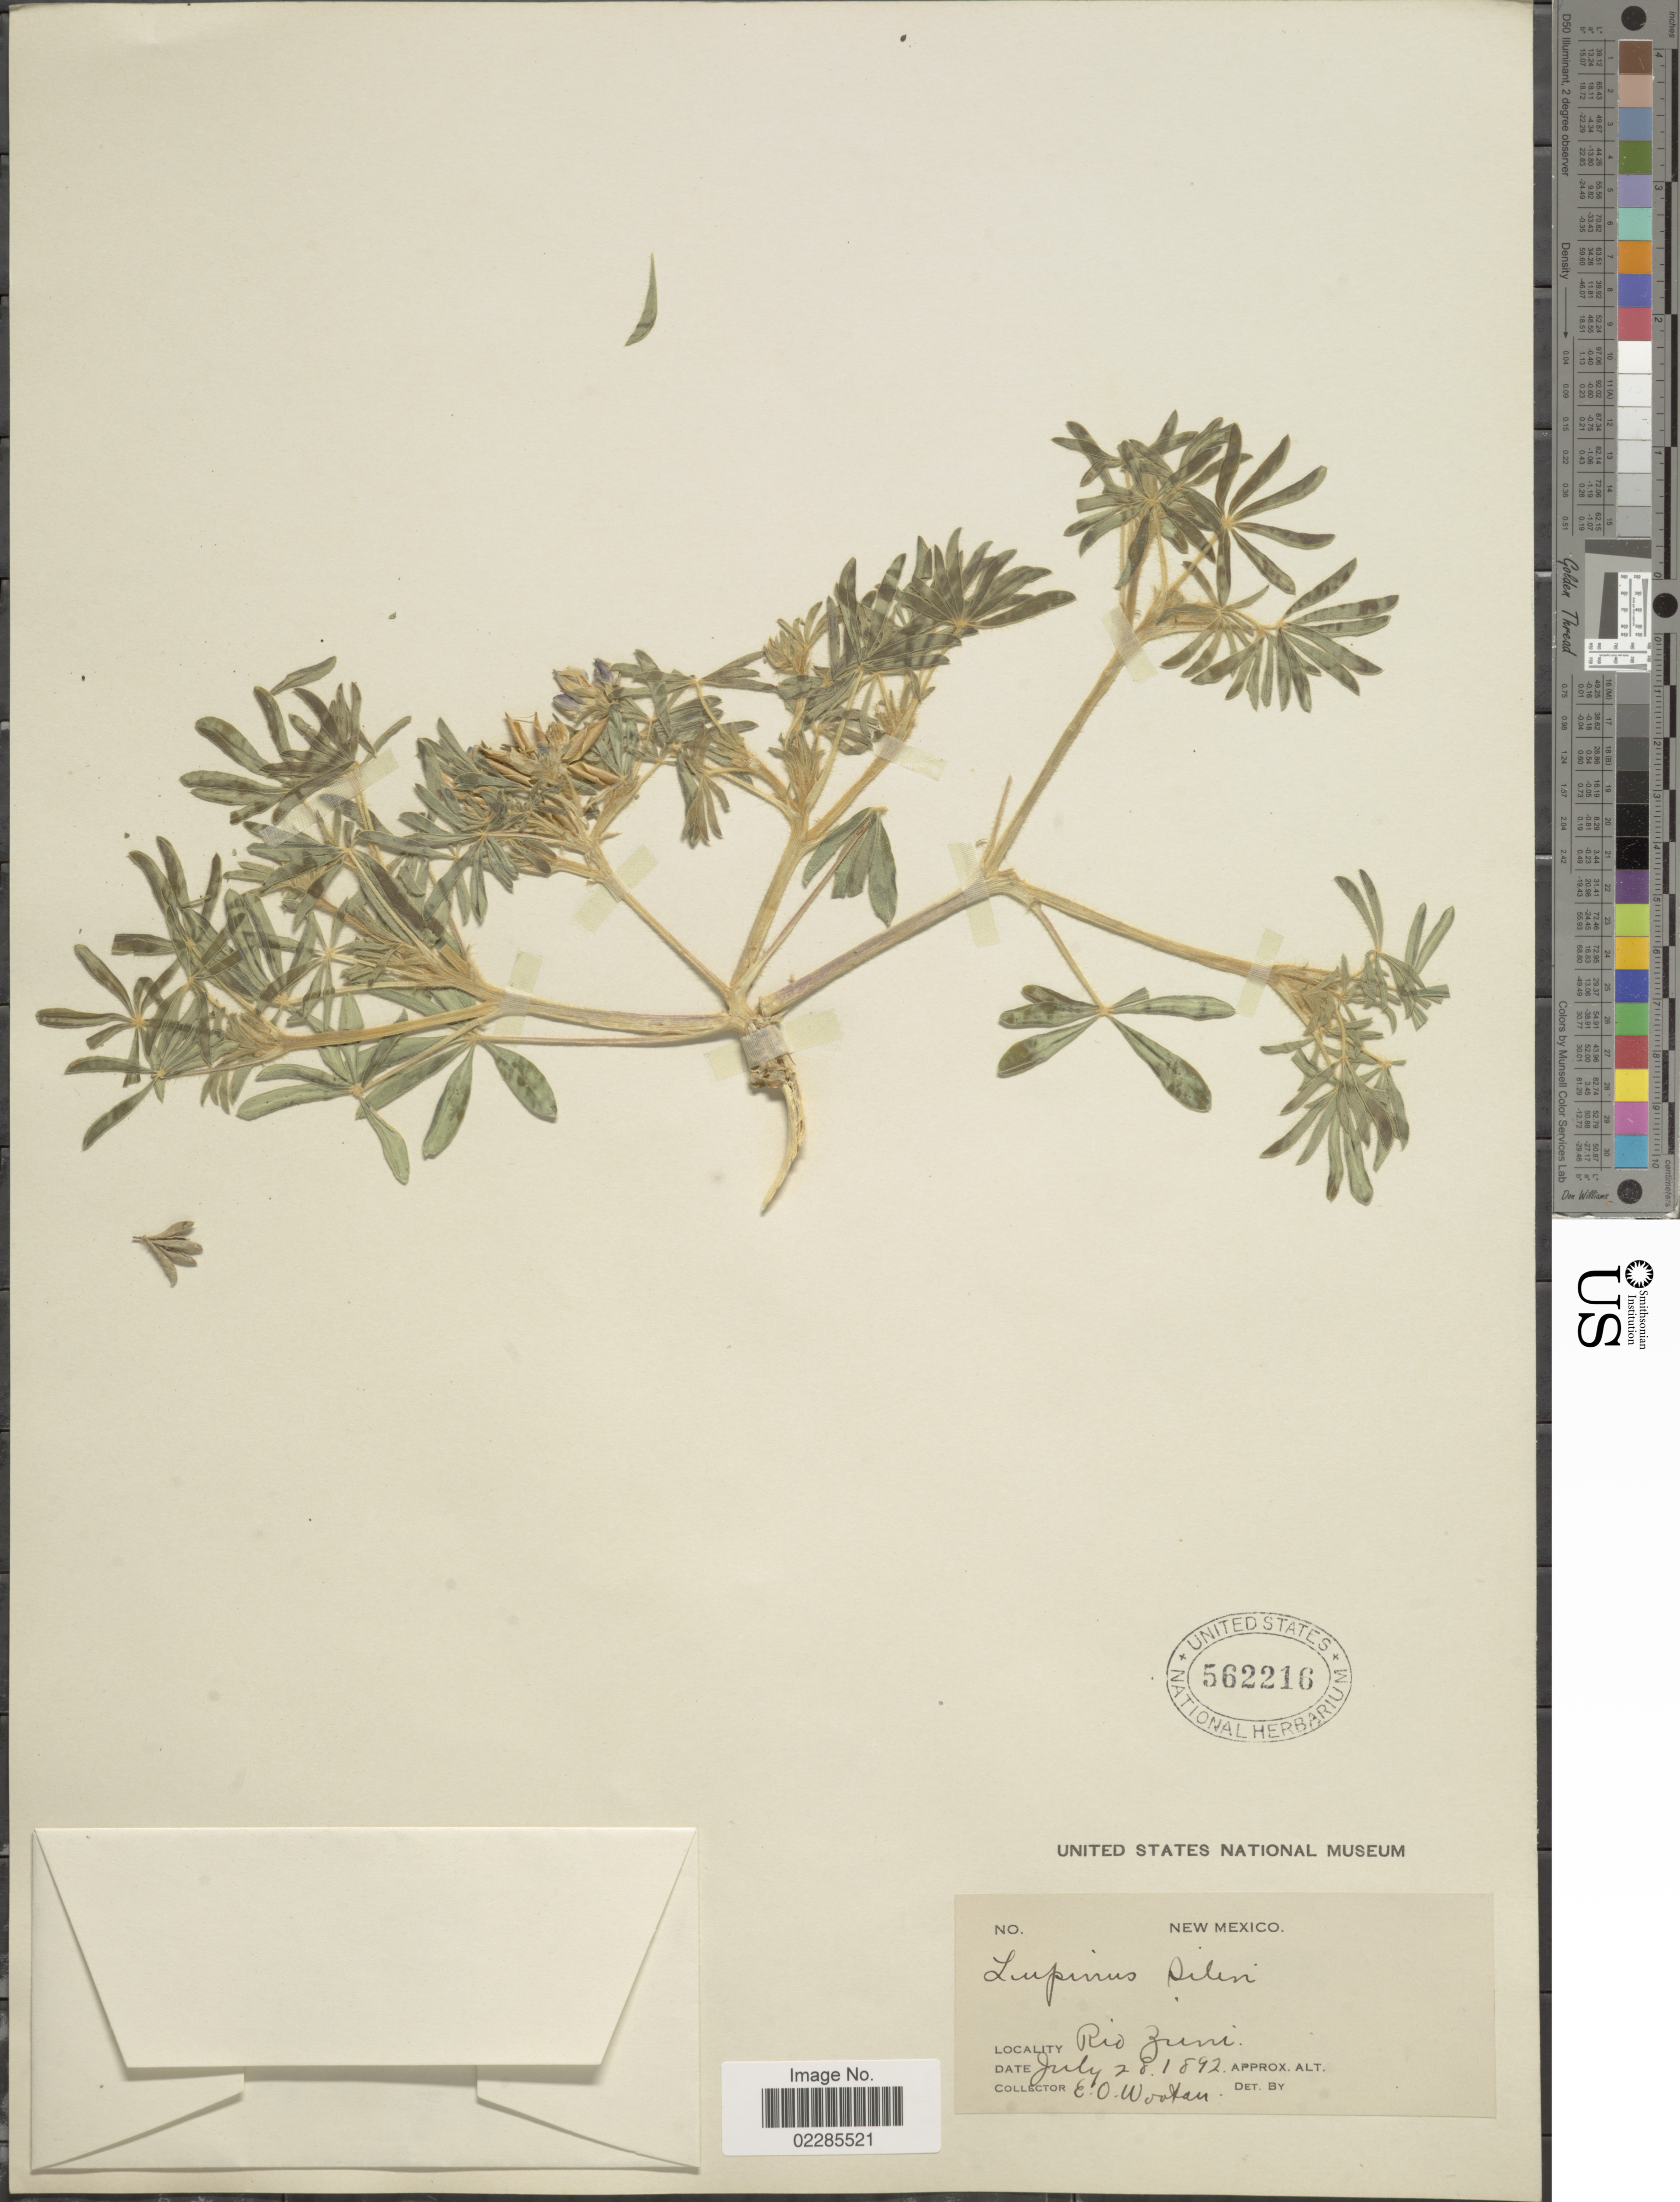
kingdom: Plantae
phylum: Tracheophyta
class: Magnoliopsida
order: Fabales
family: Fabaceae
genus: Lupinus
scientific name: Lupinus kingii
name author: S. Watson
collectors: E. O. Wooton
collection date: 1892-07-28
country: United States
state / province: New Mexico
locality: Rio Zuni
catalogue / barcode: US 562216